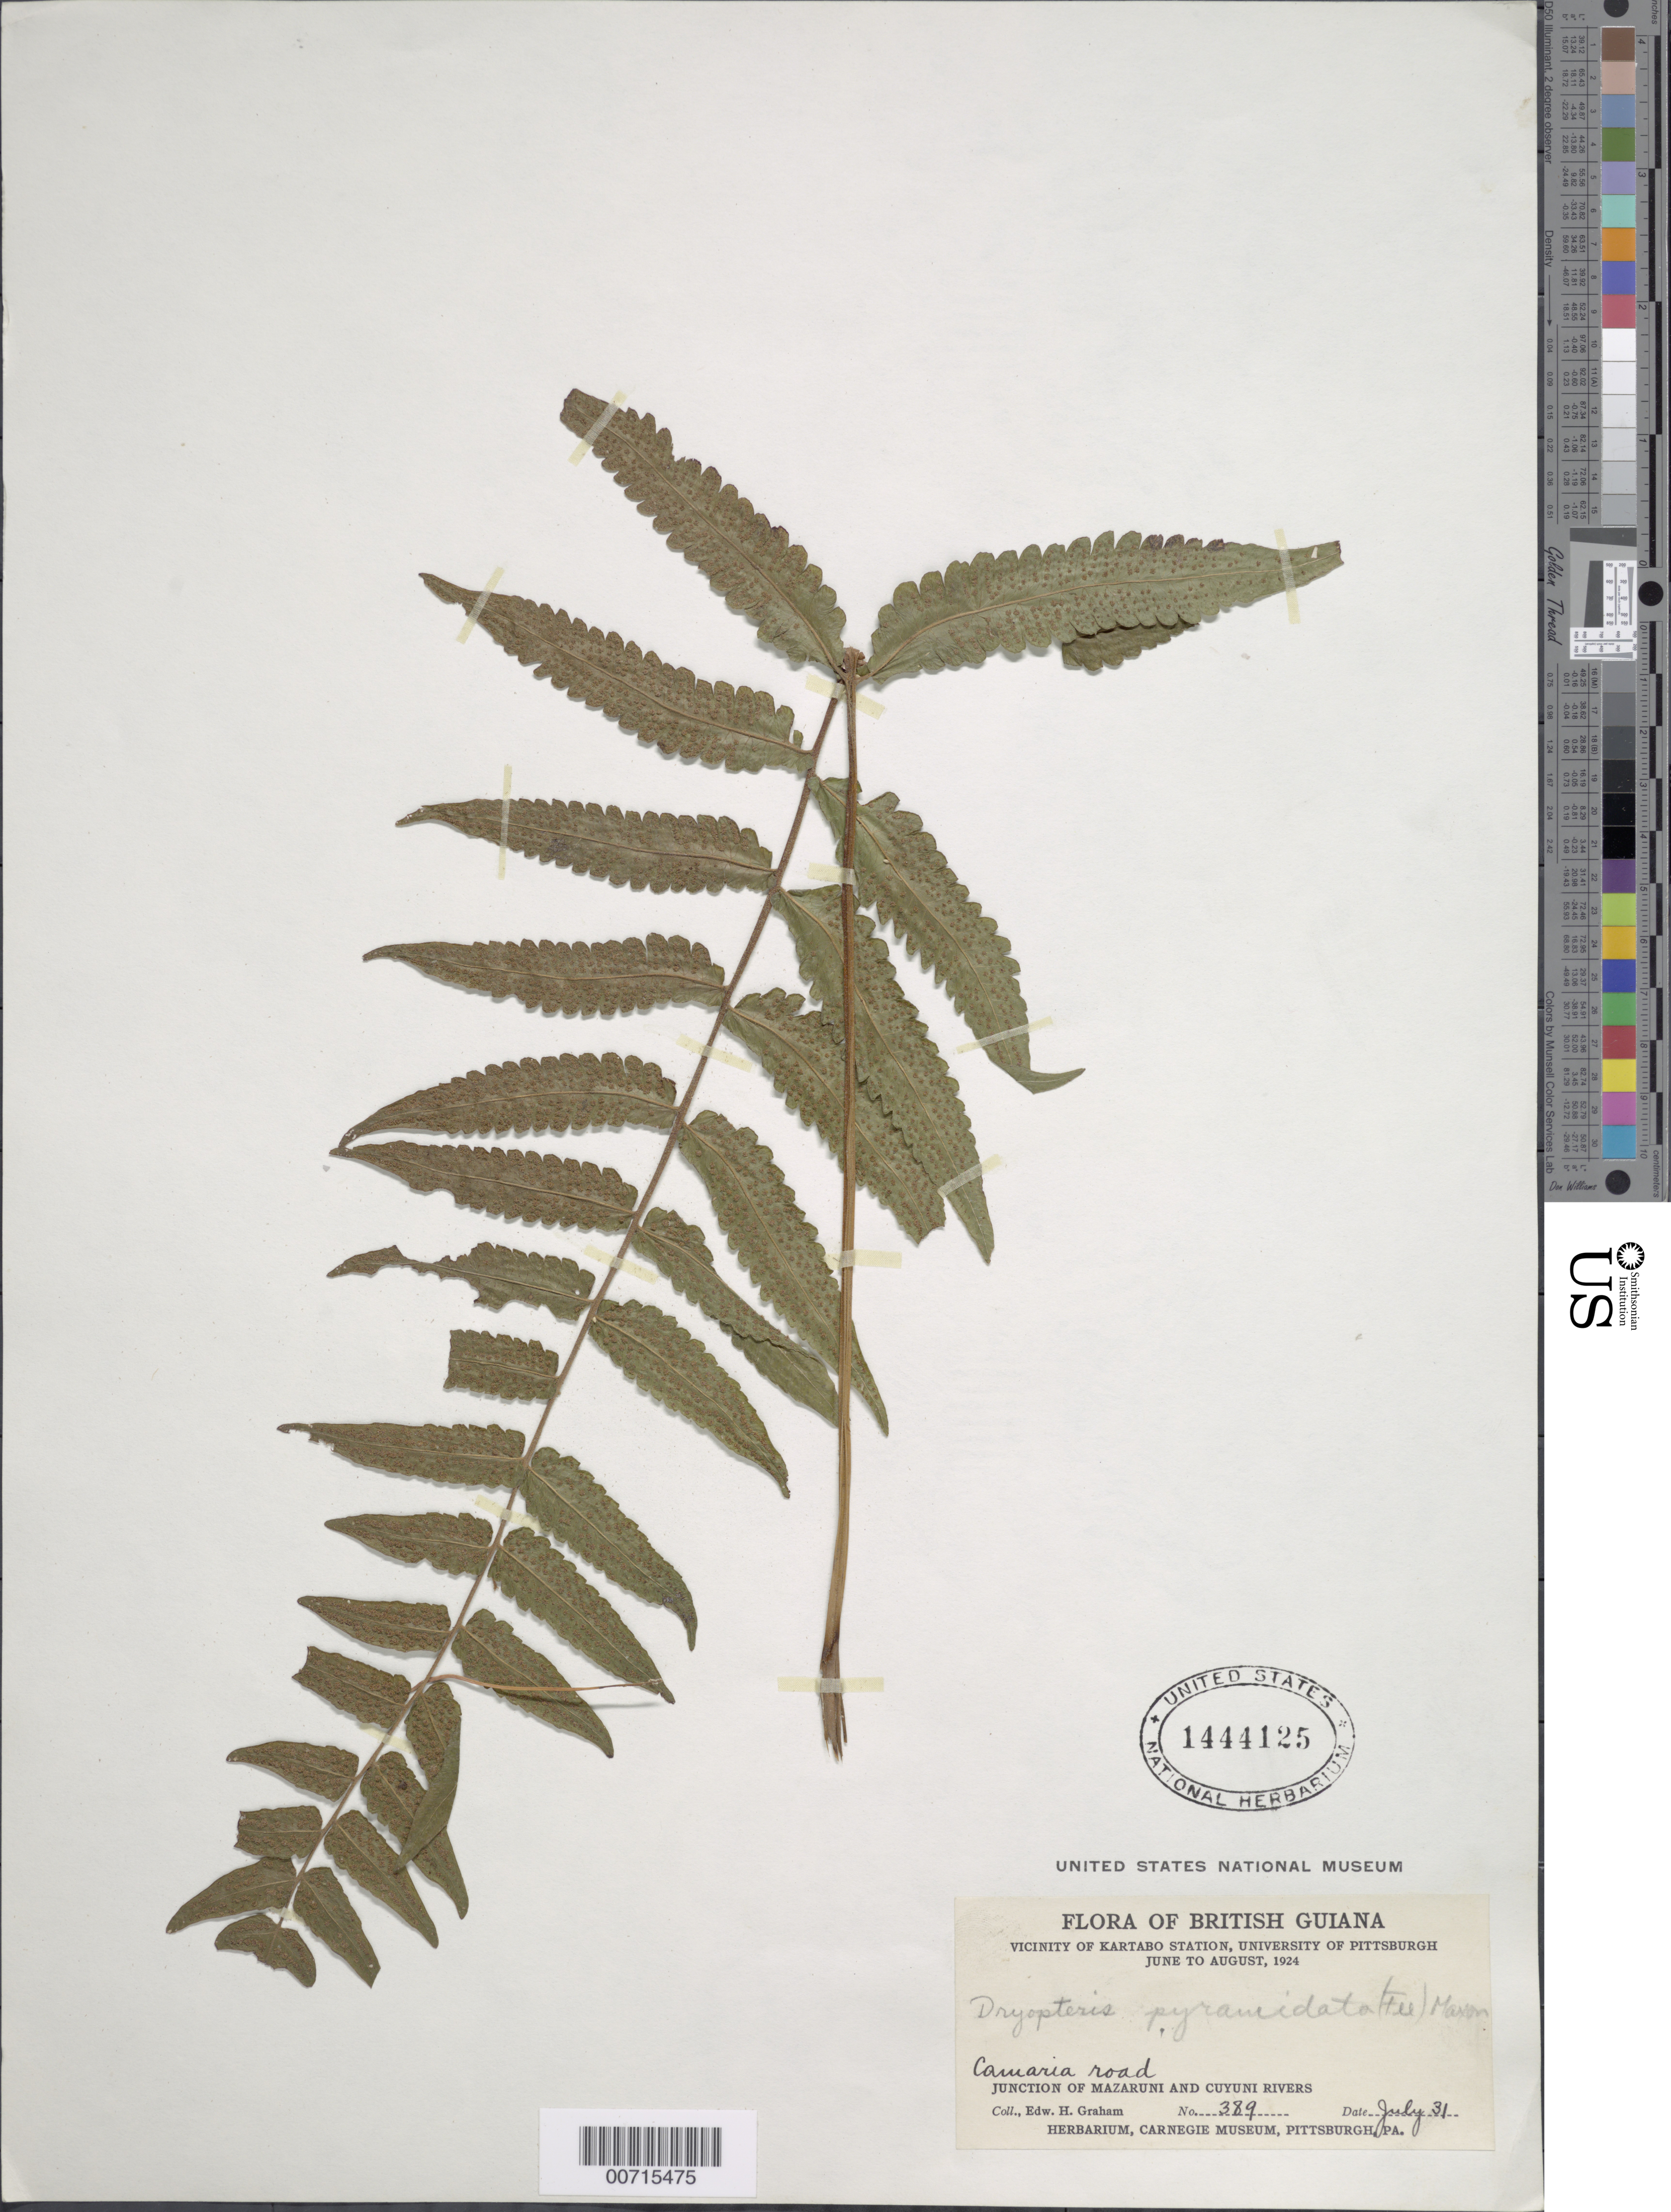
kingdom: Plantae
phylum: Tracheophyta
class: Polypodiopsida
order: Polypodiales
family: Thelypteridaceae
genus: Goniopteris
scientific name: Goniopteris abrupta (Desv.) comb. nov., ined 2015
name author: (Desv.)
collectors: E. H. Graham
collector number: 389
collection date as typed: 31-Jul-24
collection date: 1924-07-31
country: Guyana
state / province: Cuyuni-Mazaruni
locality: Kartabo Station vic., Camaria Road, junction of Mazaruni and Cuyuni Rivers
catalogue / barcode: US 1444125